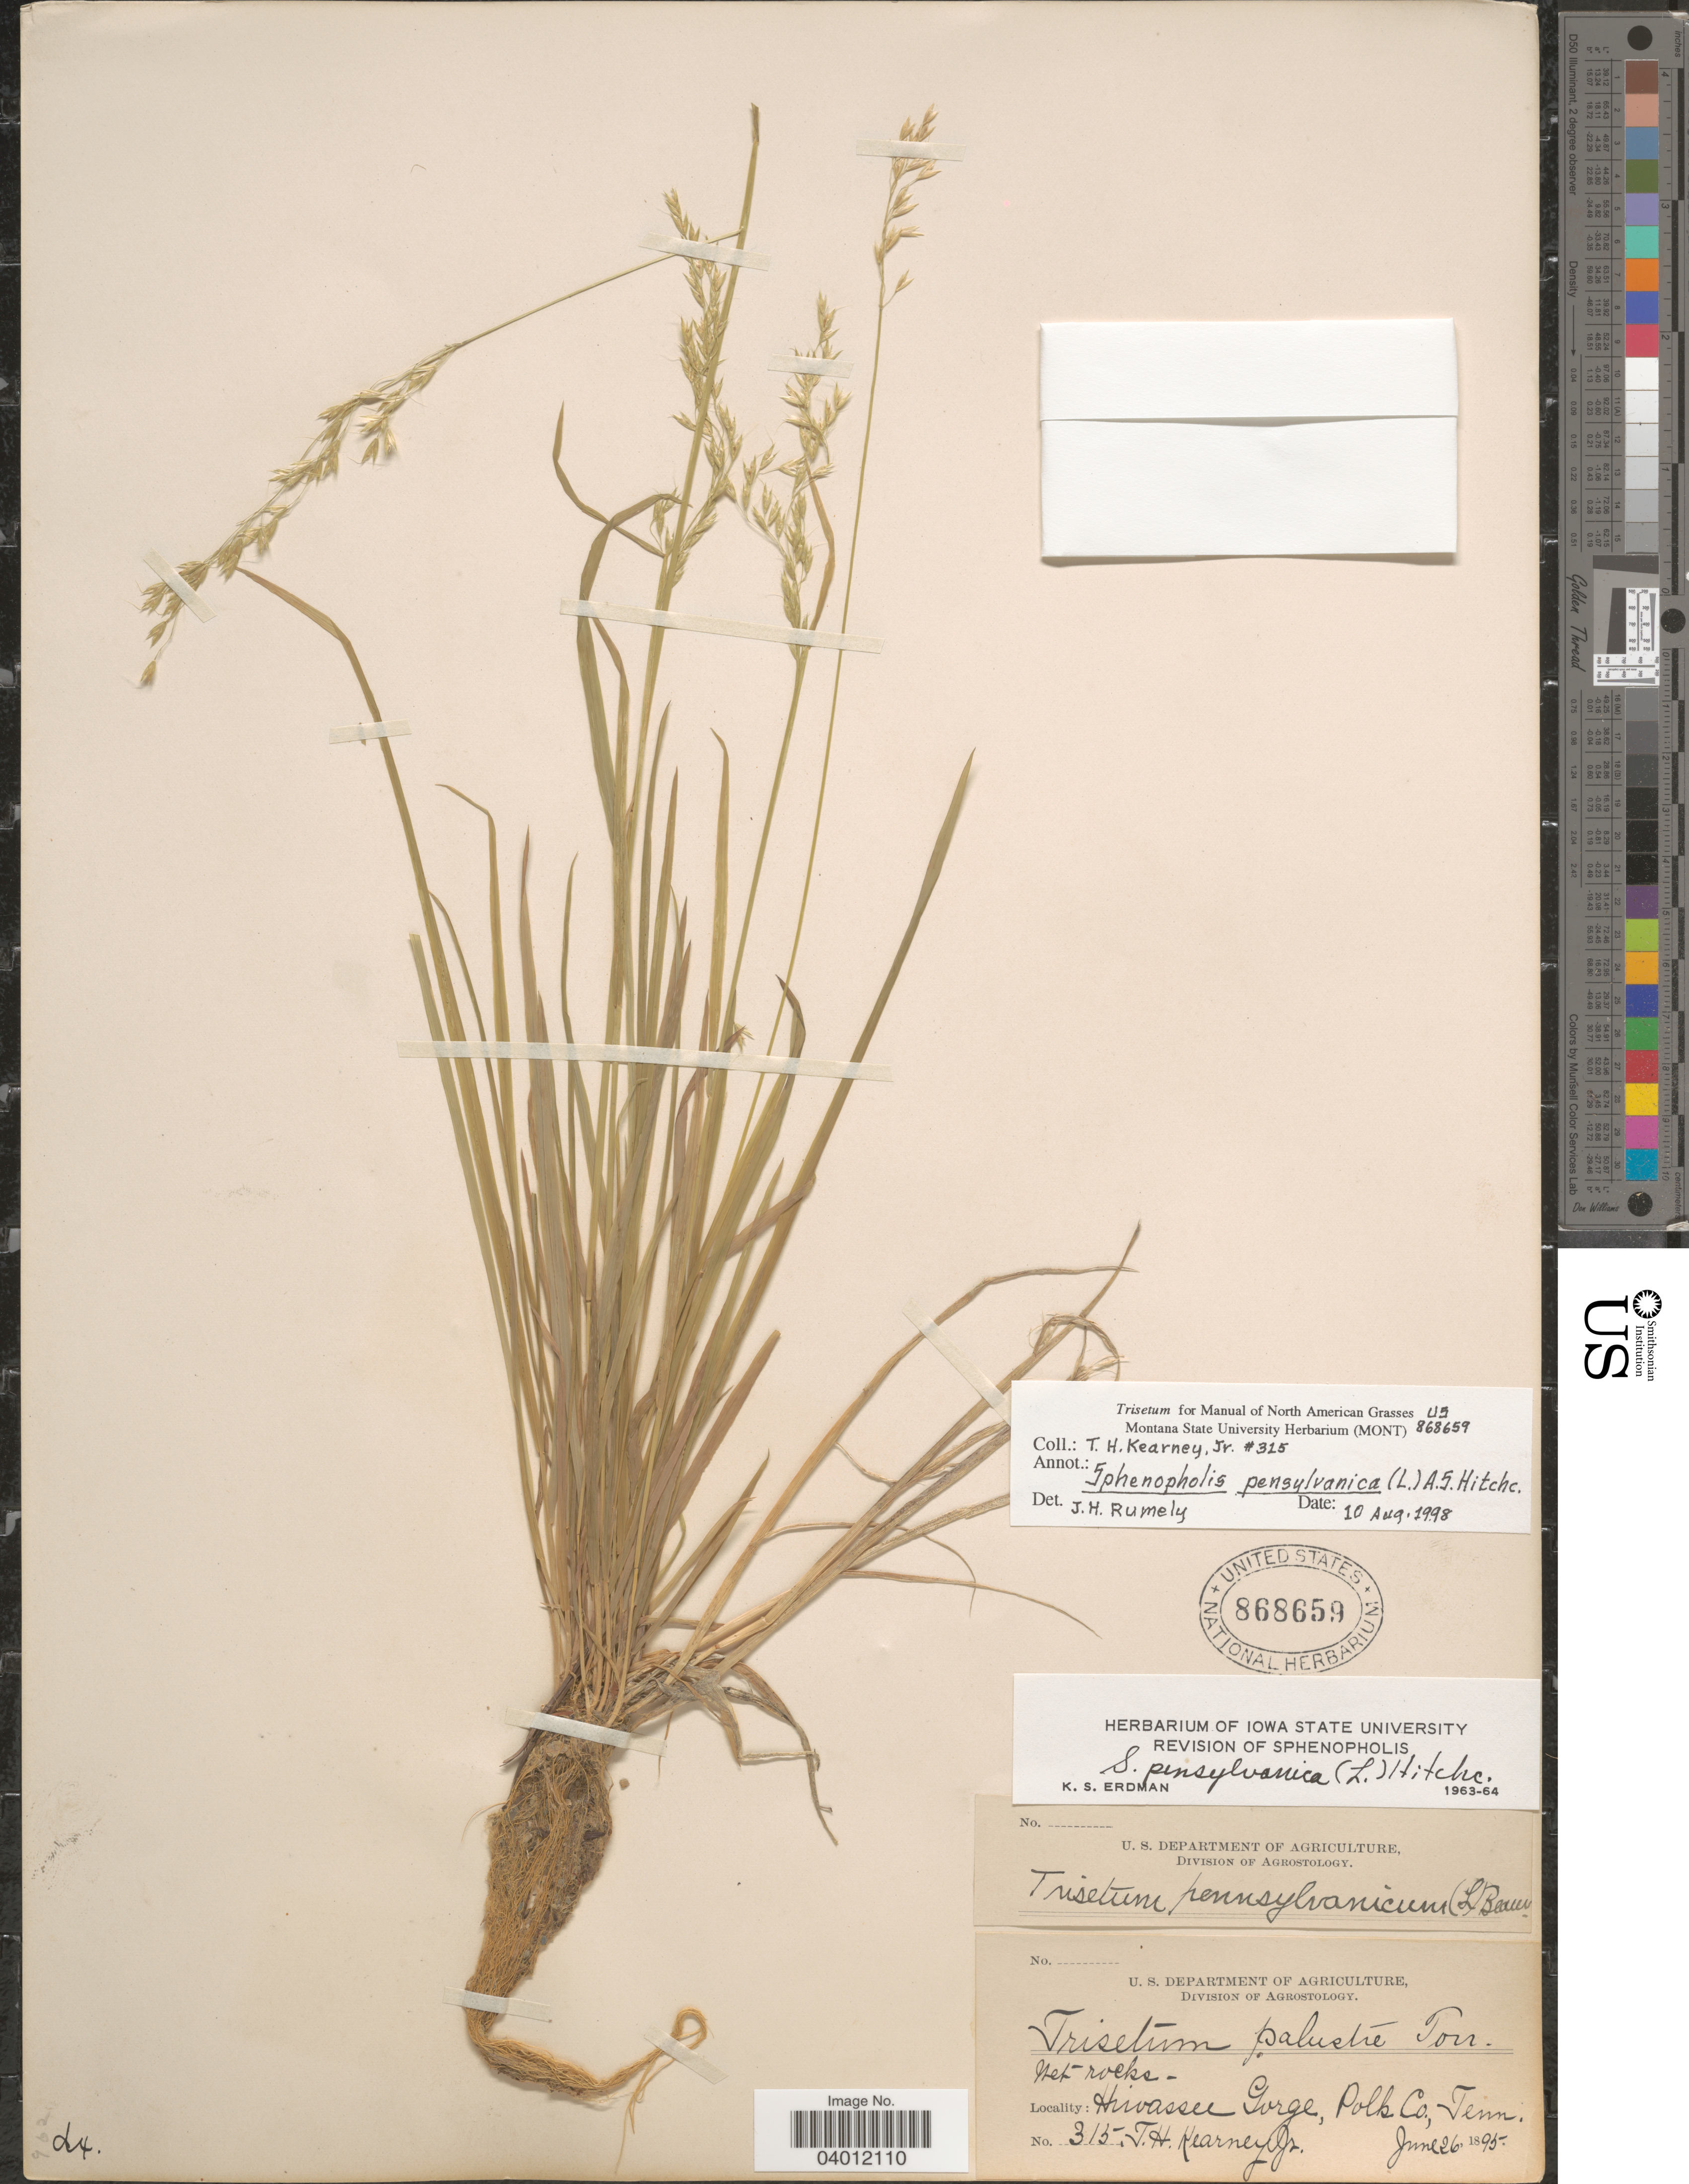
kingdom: Plantae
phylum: Tracheophyta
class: Liliopsida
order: Poales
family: Poaceae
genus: Sphenopholis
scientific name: Sphenopholis pensylvanica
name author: (L.) Hitchc.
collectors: T. H. Kearney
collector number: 315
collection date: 1895-06-26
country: United States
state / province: Tennessee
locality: Hiwassee Gorge, Polk Co.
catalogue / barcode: US 868659